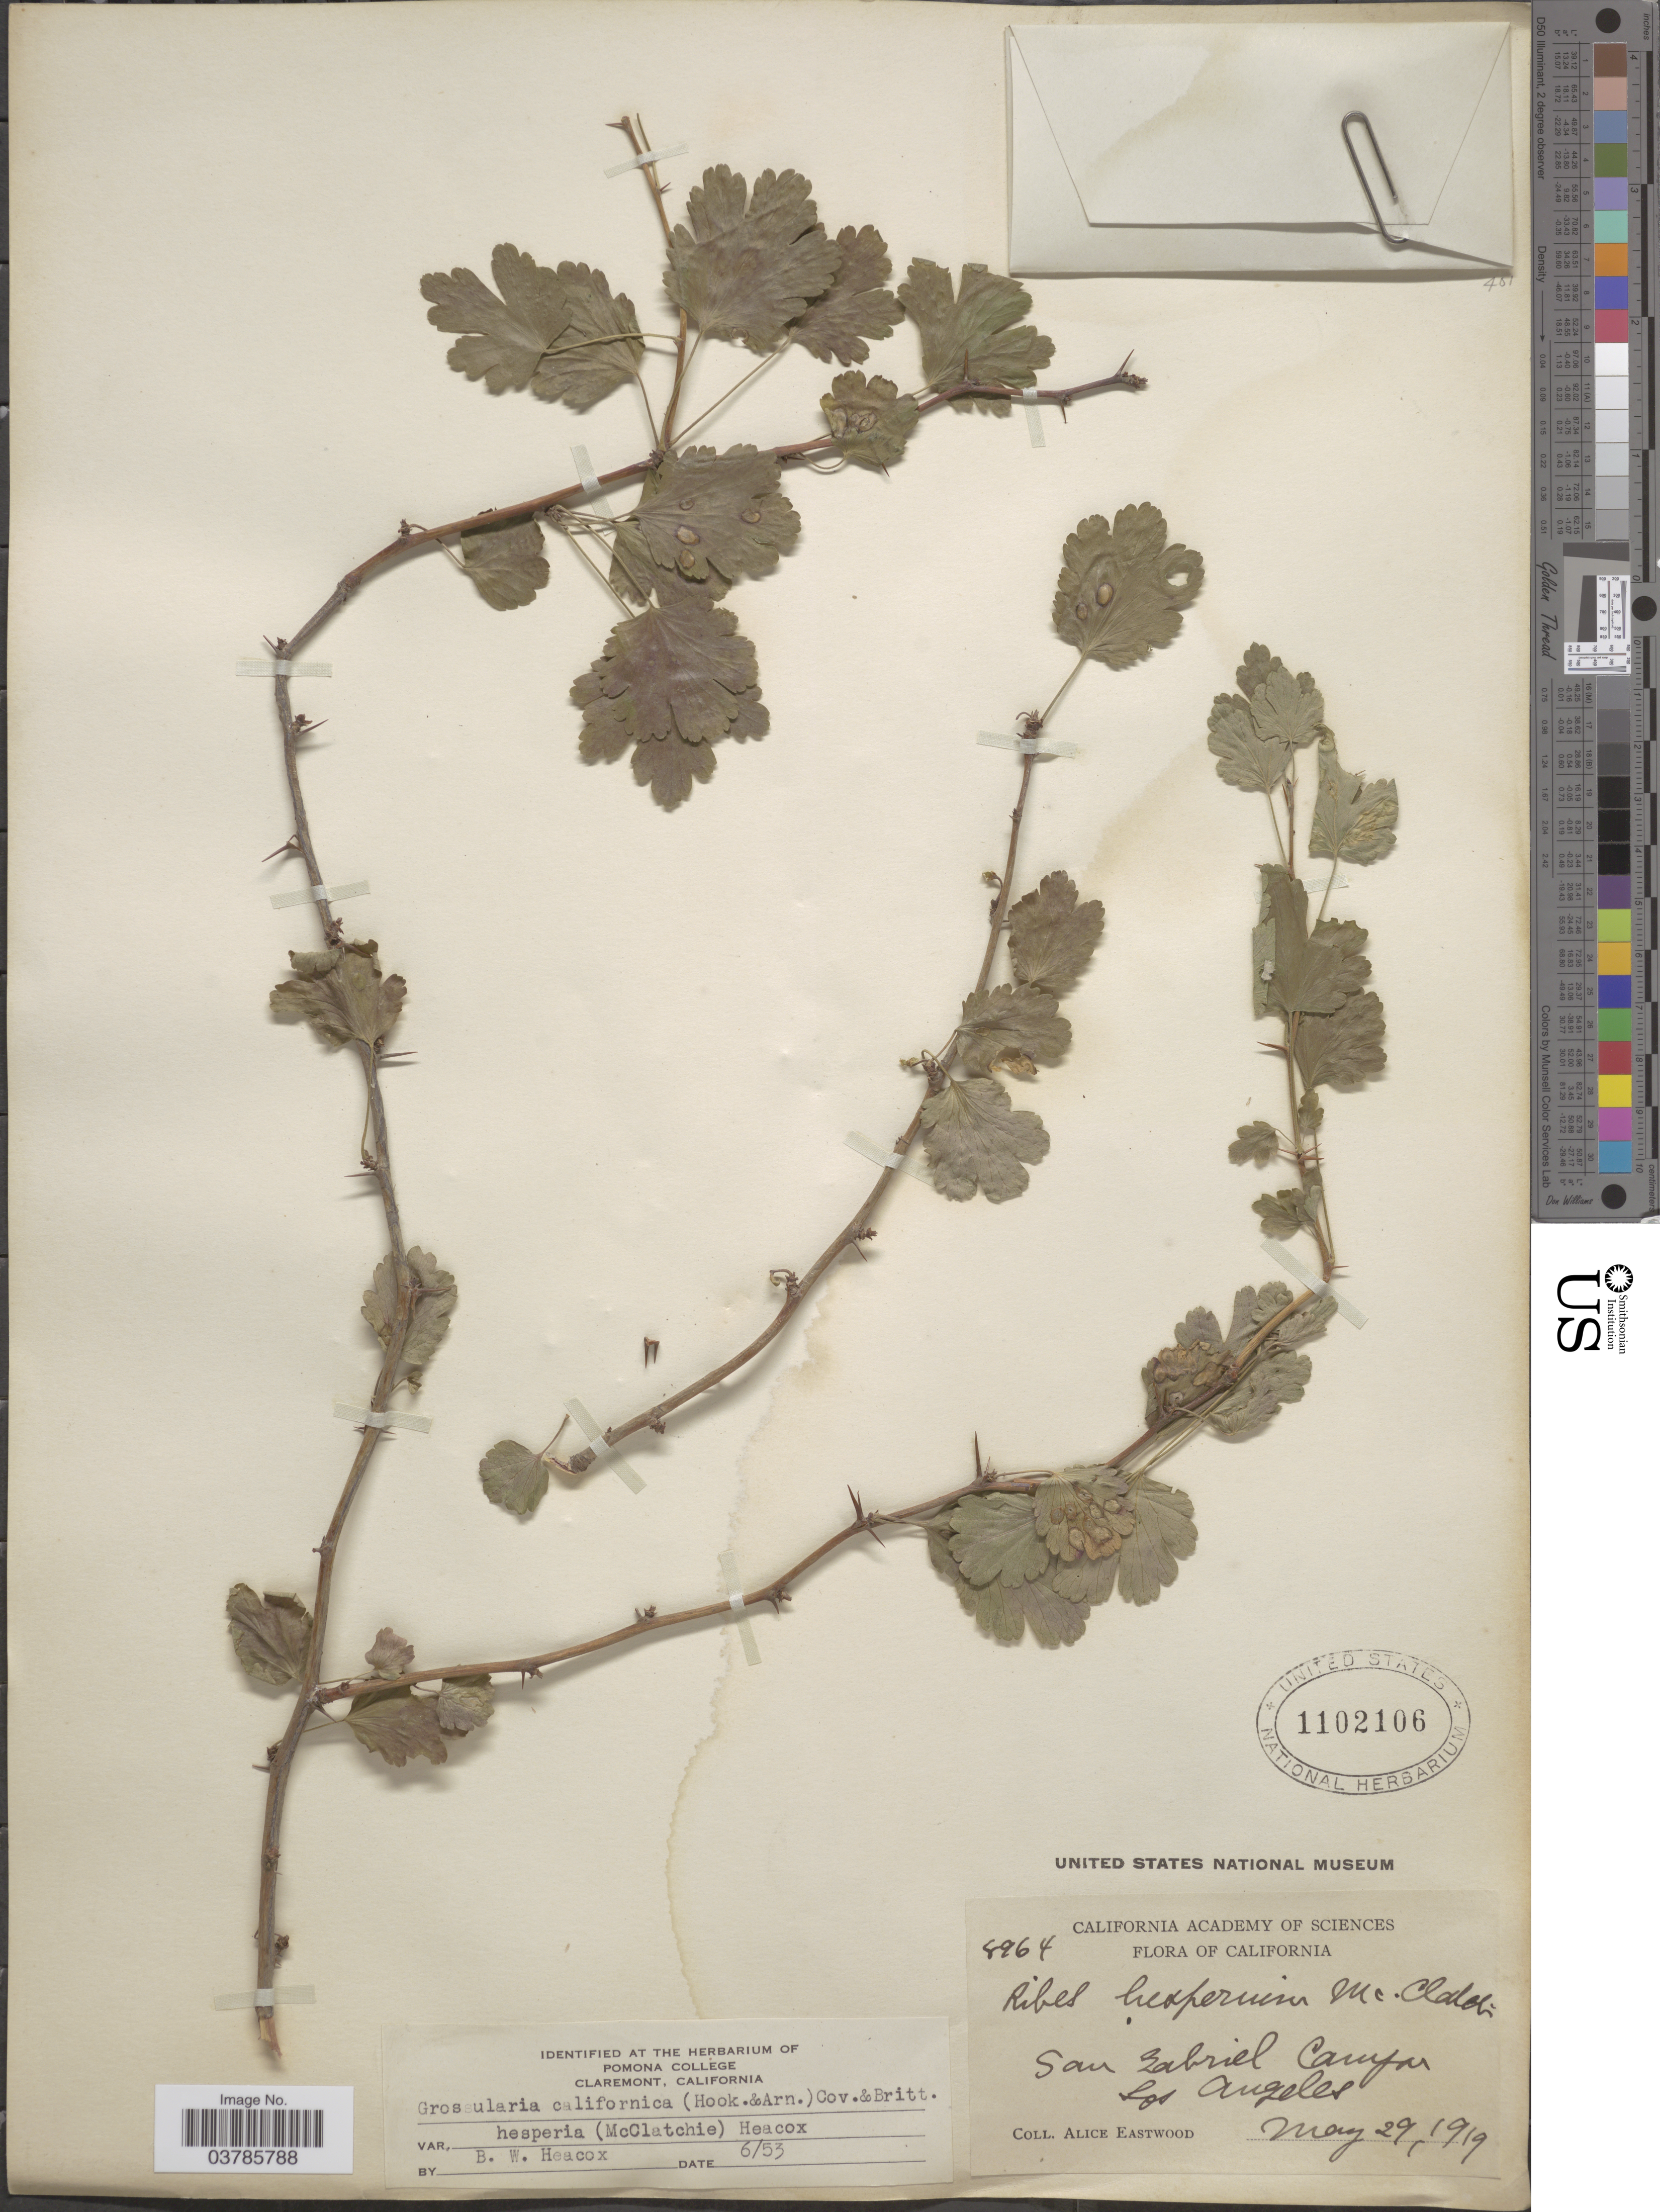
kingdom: Plantae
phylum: Tracheophyta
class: Magnoliopsida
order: Saxifragales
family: Grossulariaceae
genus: Ribes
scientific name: Ribes californicum var. hesperium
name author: (McClatchie) Jeps.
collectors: A. Eastwood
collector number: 8964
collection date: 1919-05-29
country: United States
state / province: California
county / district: Los Angeles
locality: San Gabriel Canyon, Los Angeles.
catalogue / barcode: US 1102106